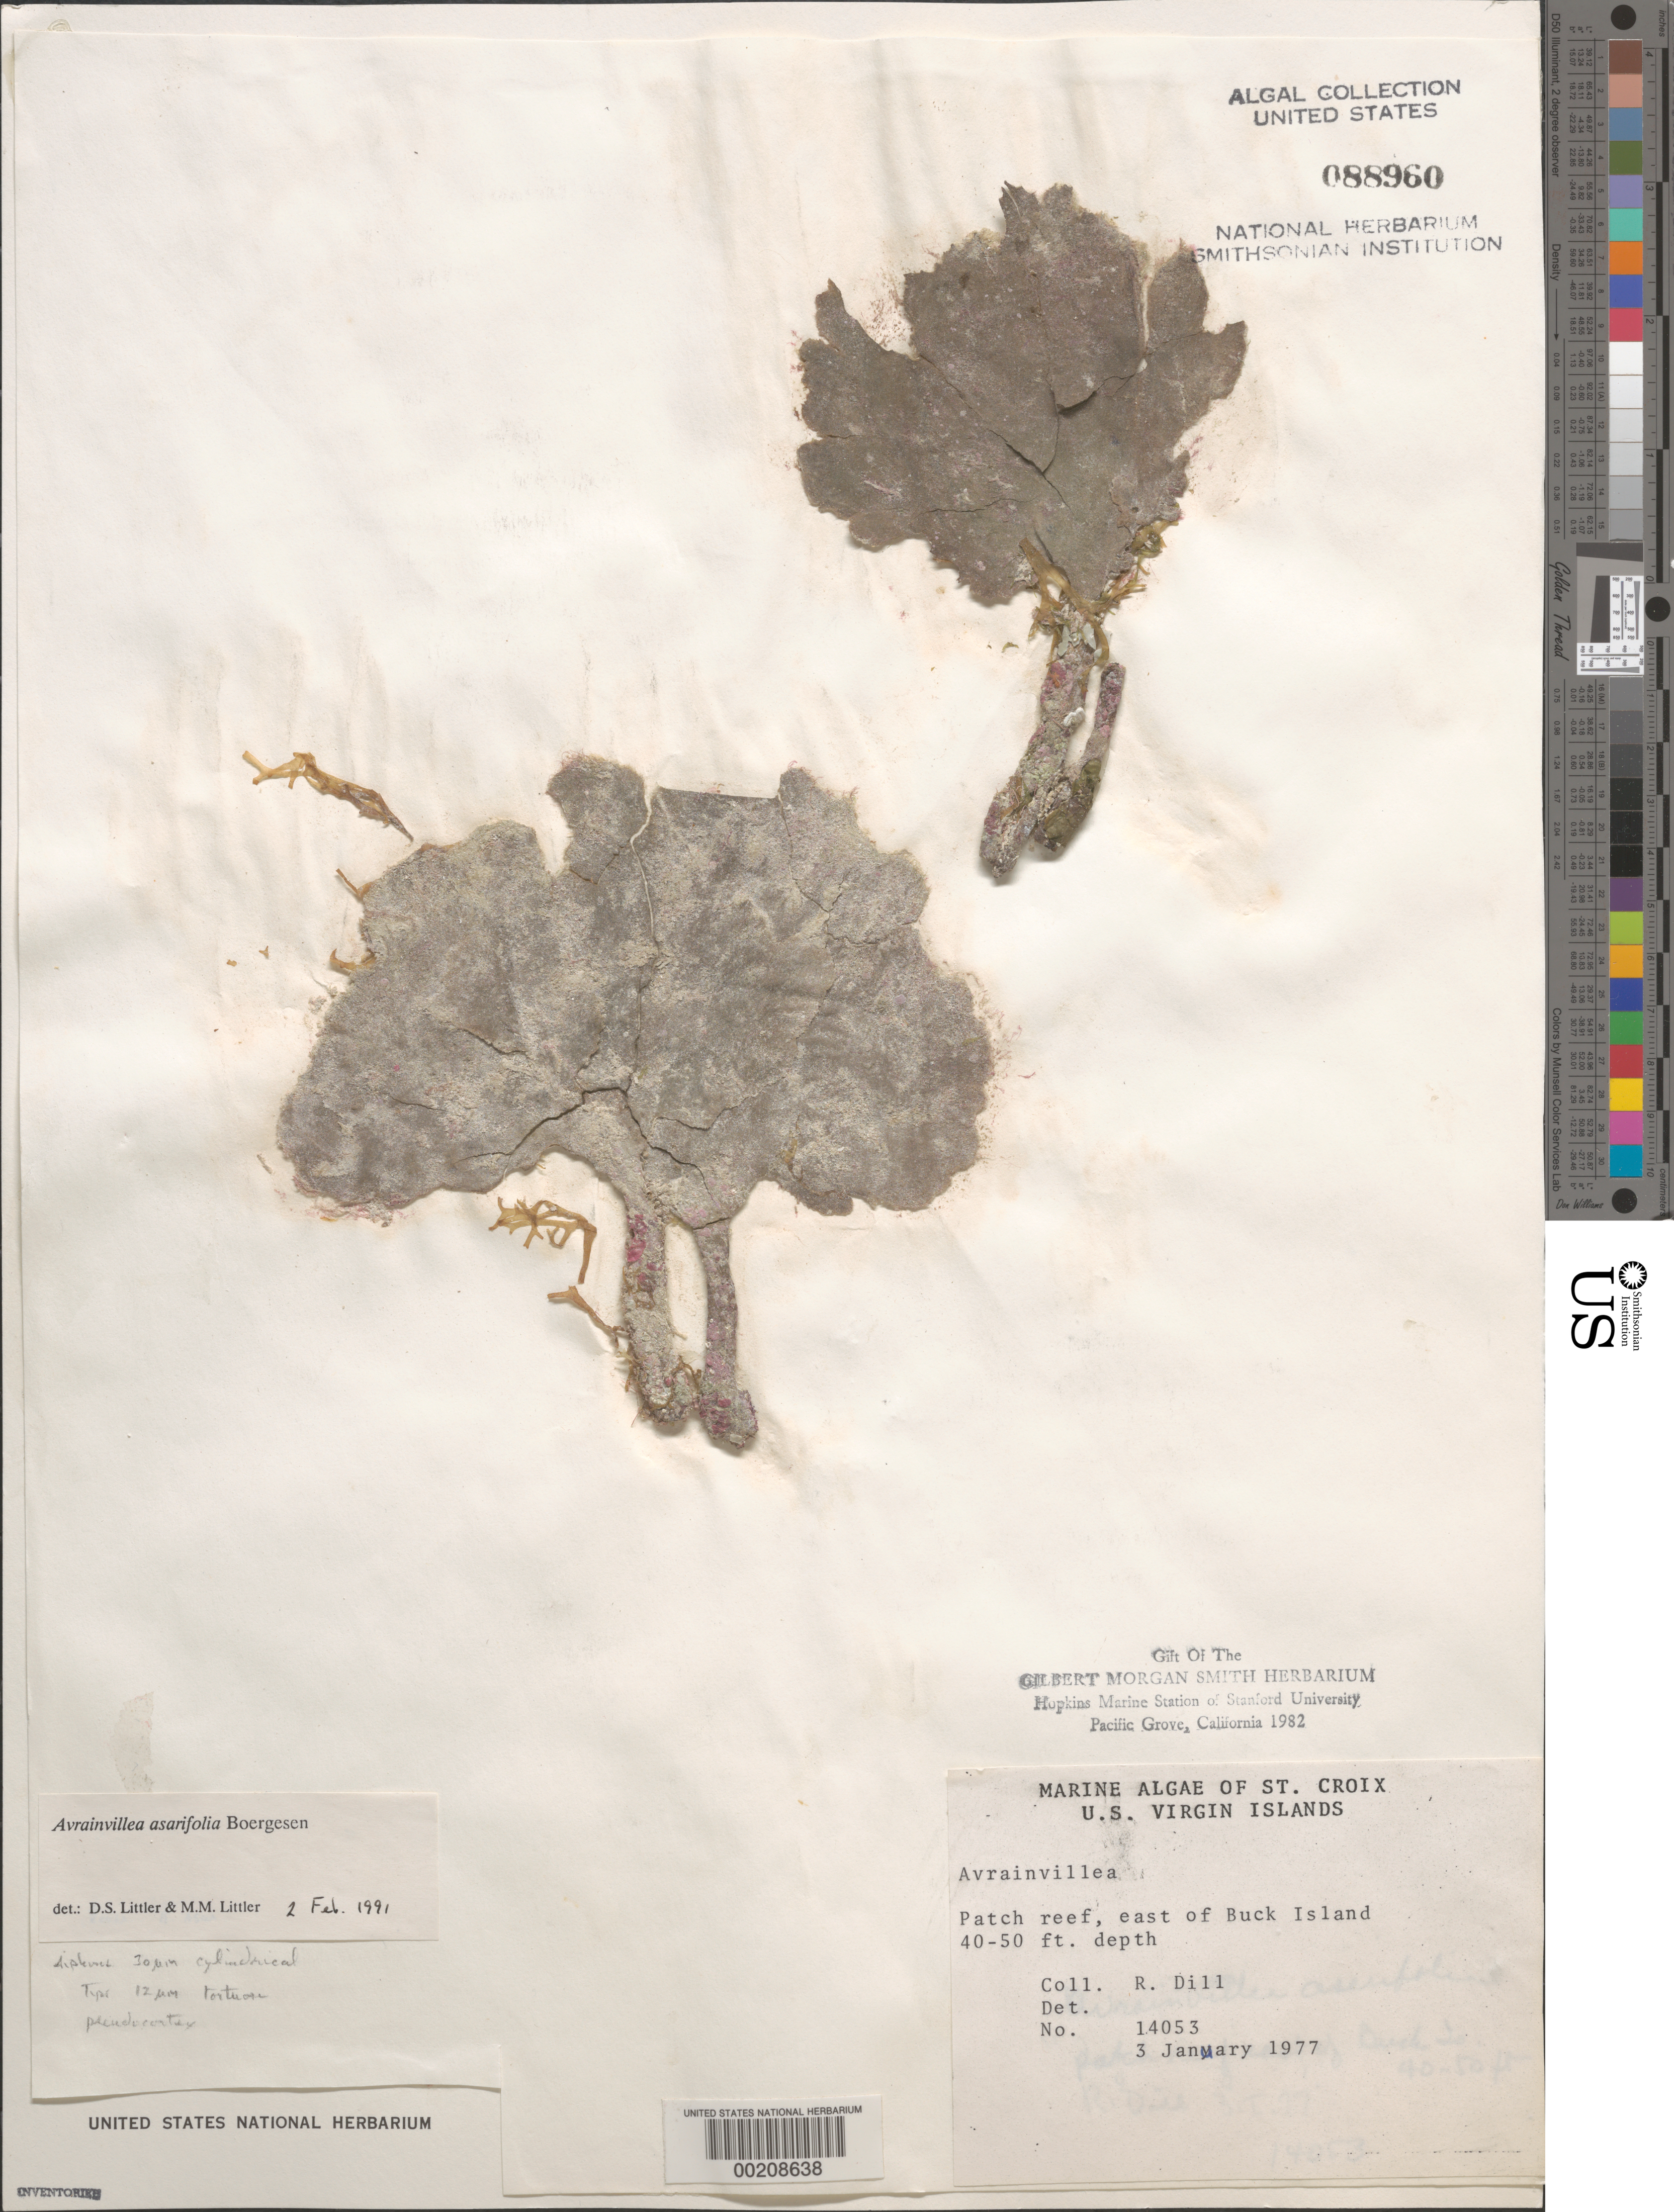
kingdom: Plantae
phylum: Chlorophyta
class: Ulvophyceae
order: Bryopsidales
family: Dichotomosiphonaceae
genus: Avrainvillea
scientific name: Avrainvillea asarifolia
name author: Børgesen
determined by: Littler, D. S.; Littler, M. M.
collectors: R. Dill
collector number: IAA 14053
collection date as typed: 03 Jan 1977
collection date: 1977-01-03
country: U.S. Virgin Islands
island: St. Croix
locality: East of Buck Island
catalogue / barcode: US 88960